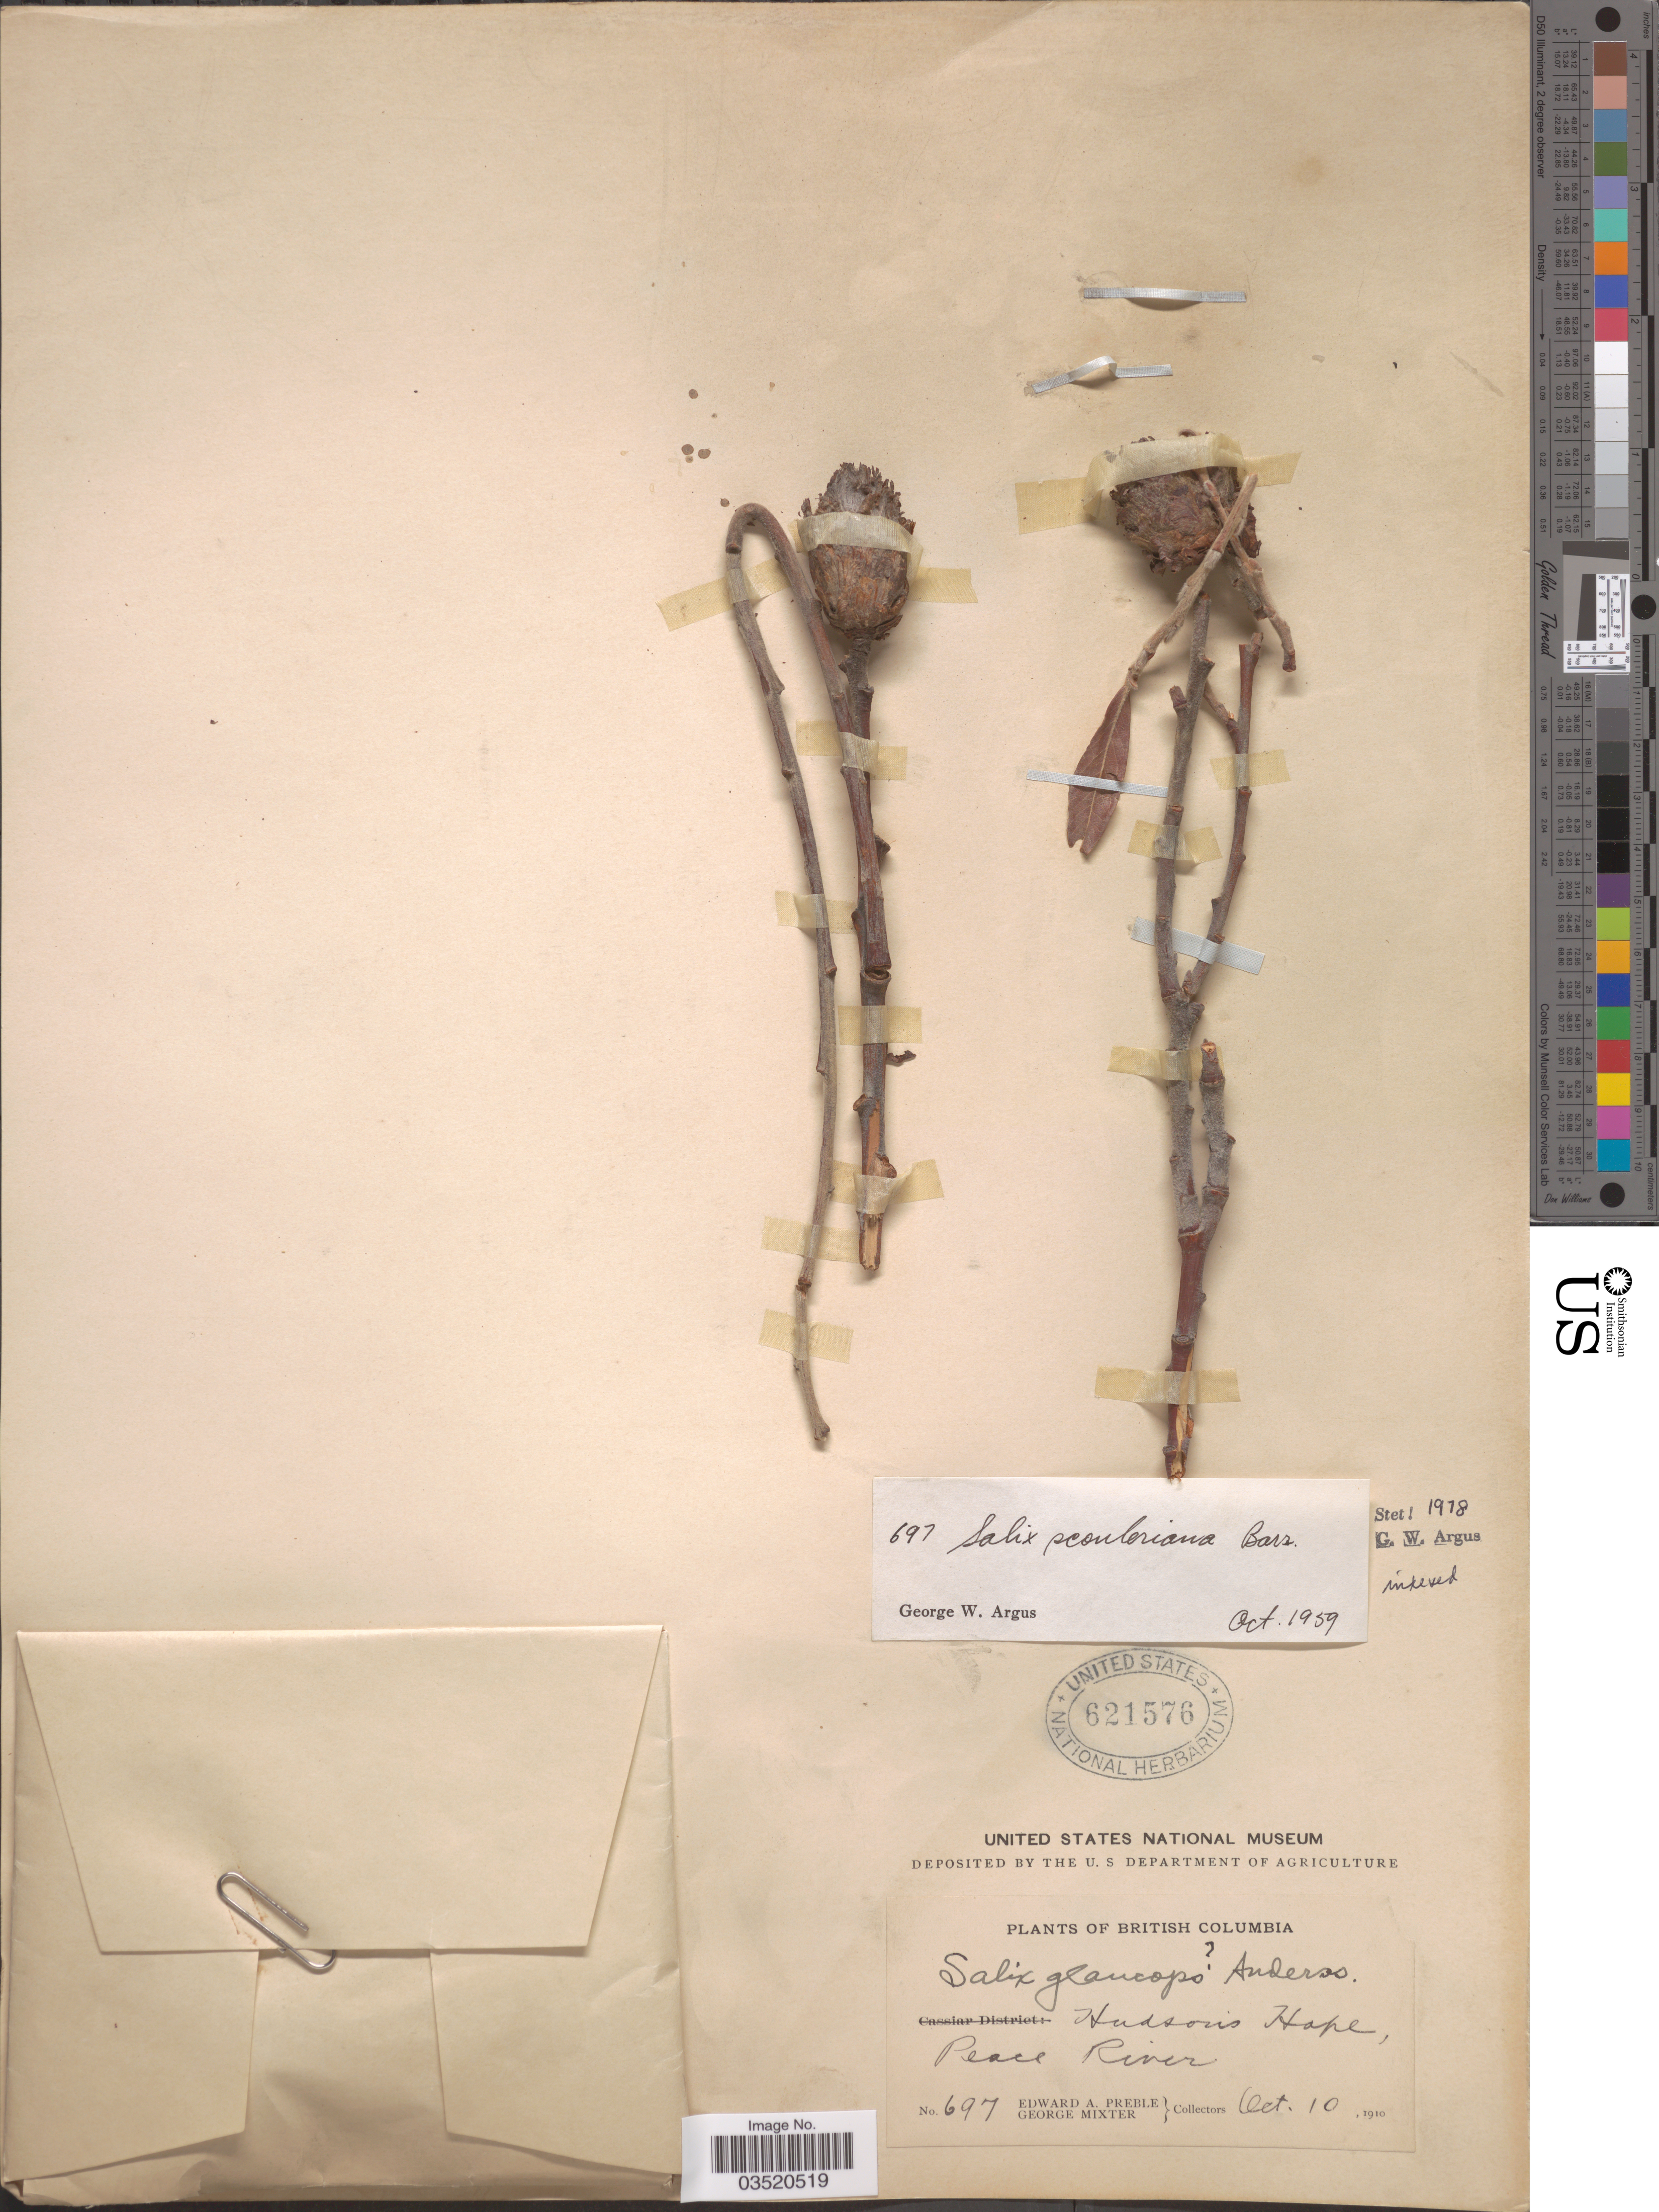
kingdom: Plantae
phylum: Tracheophyta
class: Magnoliopsida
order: Malpighiales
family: Salicaceae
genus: Salix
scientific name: Salix scouleriana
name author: Barratt ex Hook.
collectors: E. Preble & G. Mixter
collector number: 697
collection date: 1910-10-10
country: Canada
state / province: British Columbia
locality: Hudson's Hope, Peace River.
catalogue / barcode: US 621576